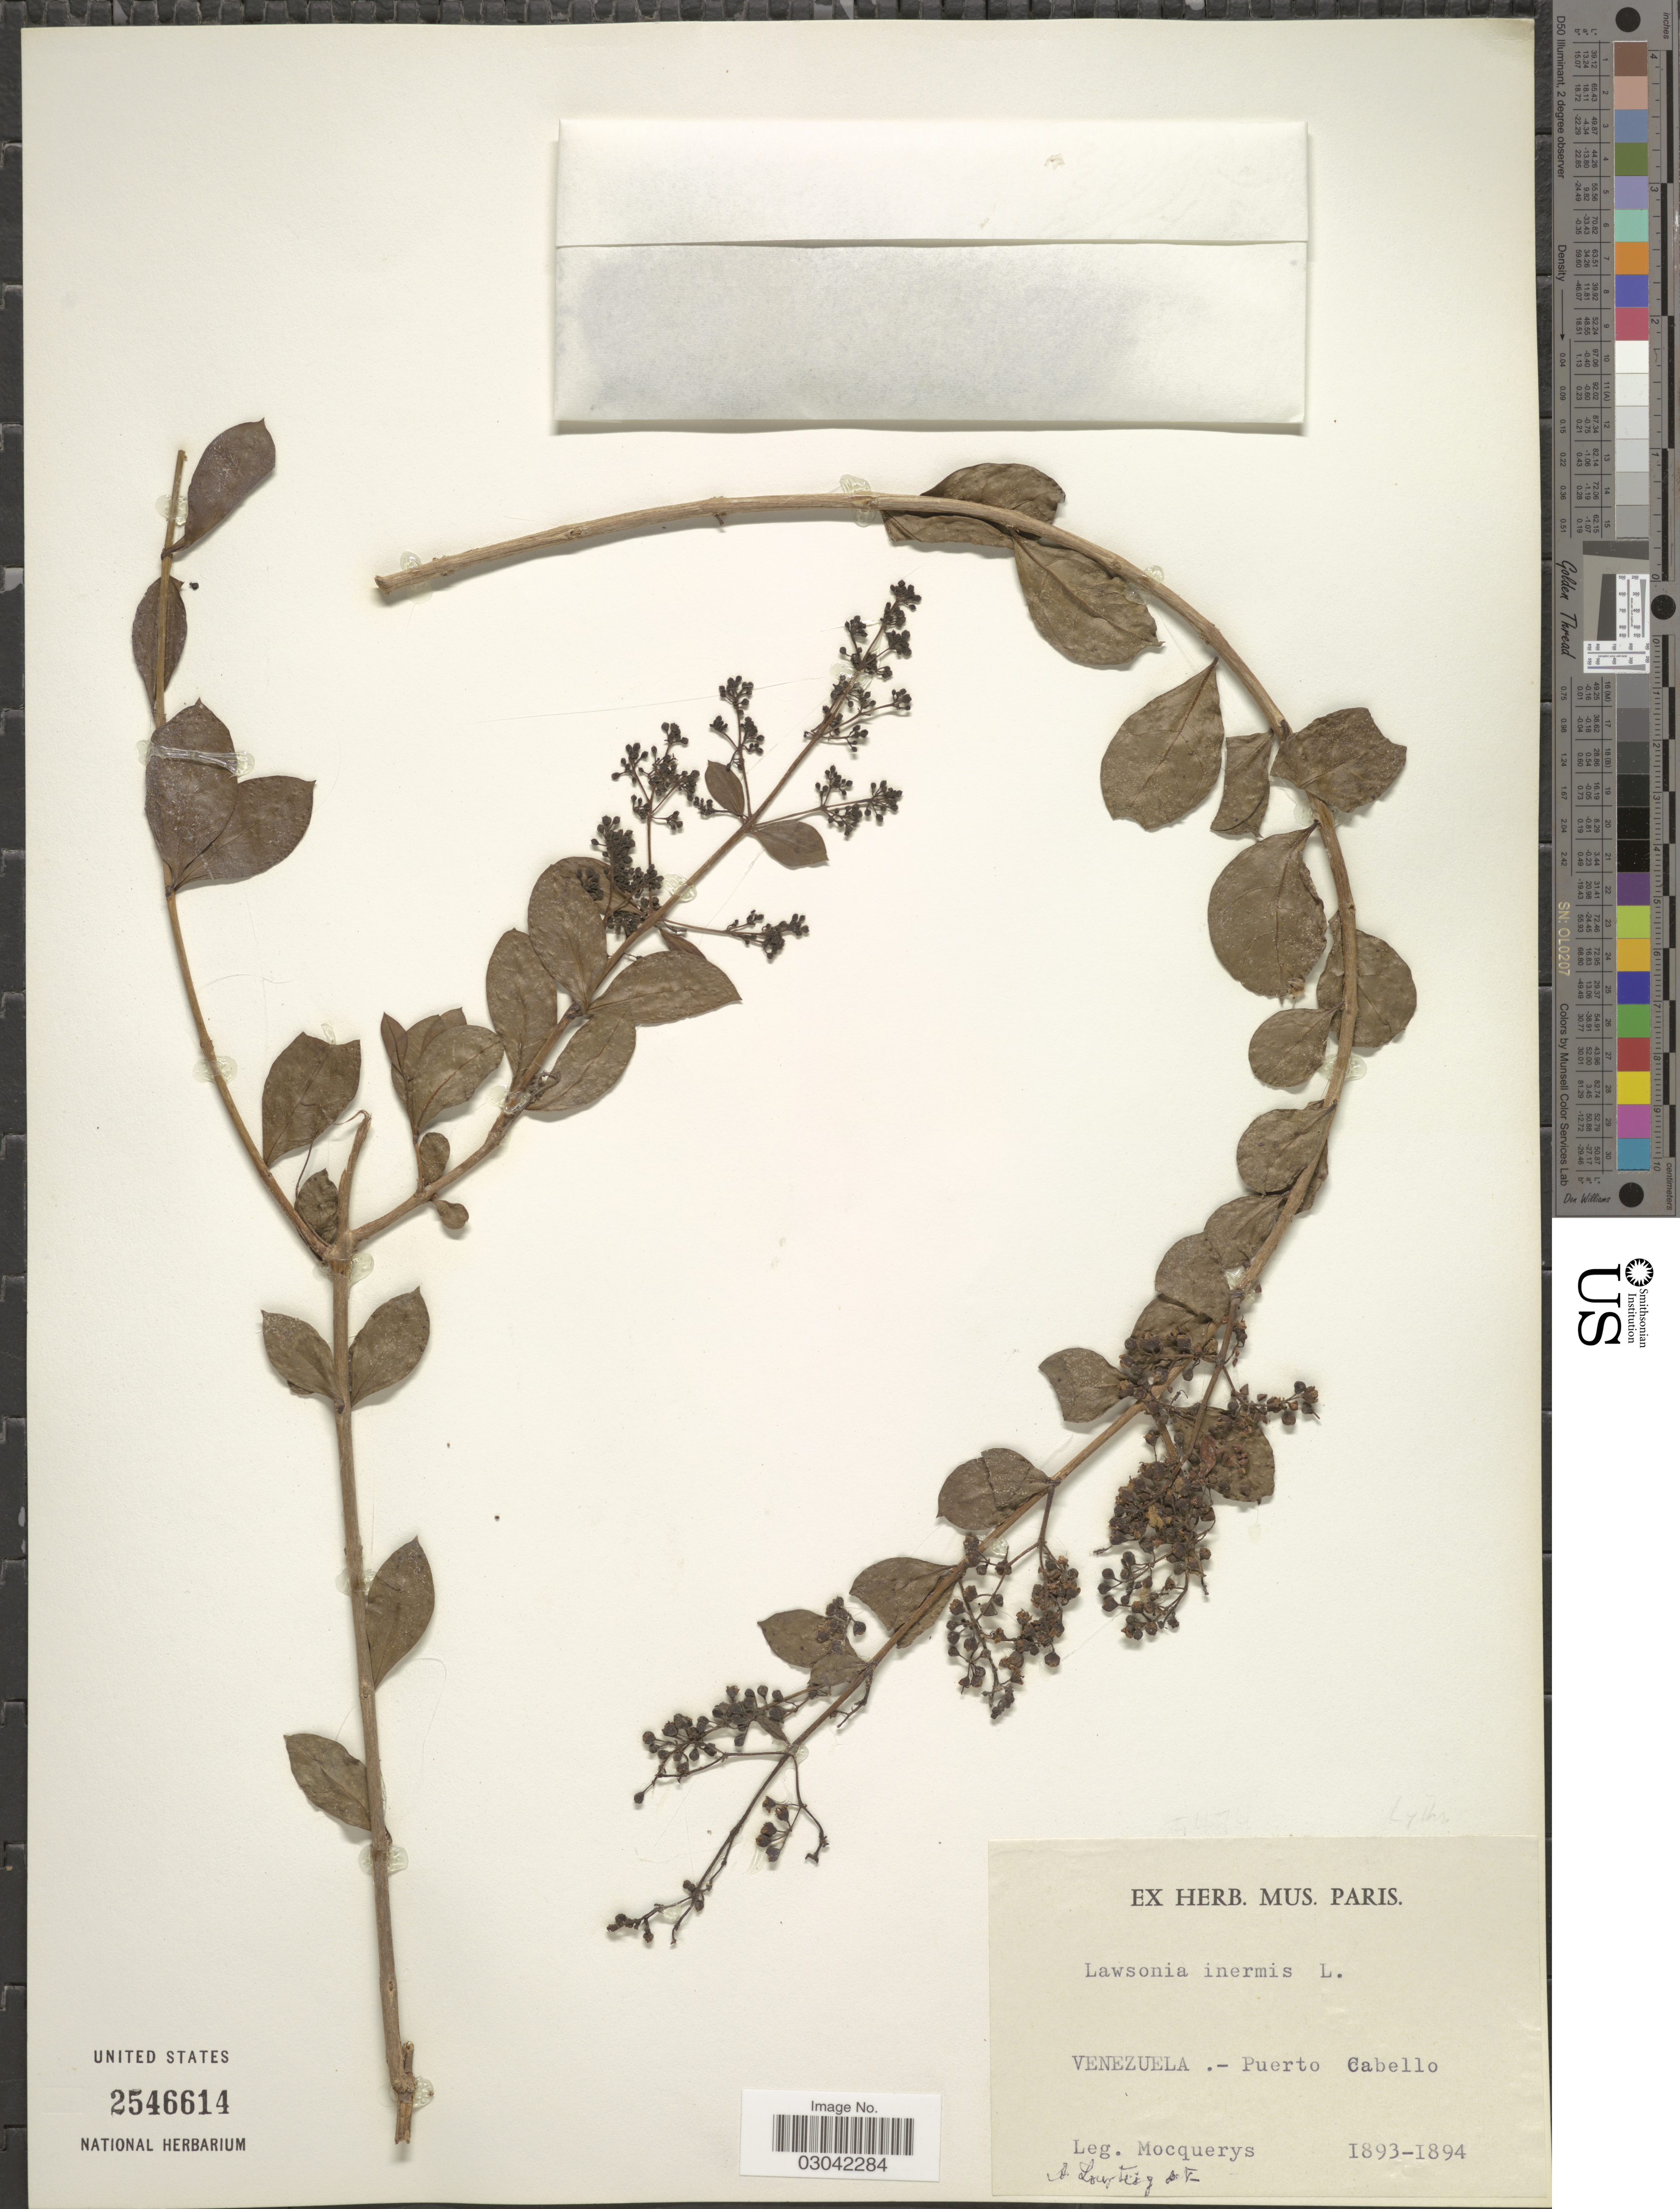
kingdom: Plantae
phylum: Tracheophyta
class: Magnoliopsida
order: Myrtales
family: Lythraceae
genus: Lawsonia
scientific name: Lawsonia inermis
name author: L.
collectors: A. Mocquerys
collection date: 1893/1894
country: Venezuela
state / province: Carabobo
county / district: Puerto Cabello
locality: Puerto Cabello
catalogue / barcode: US 2546614